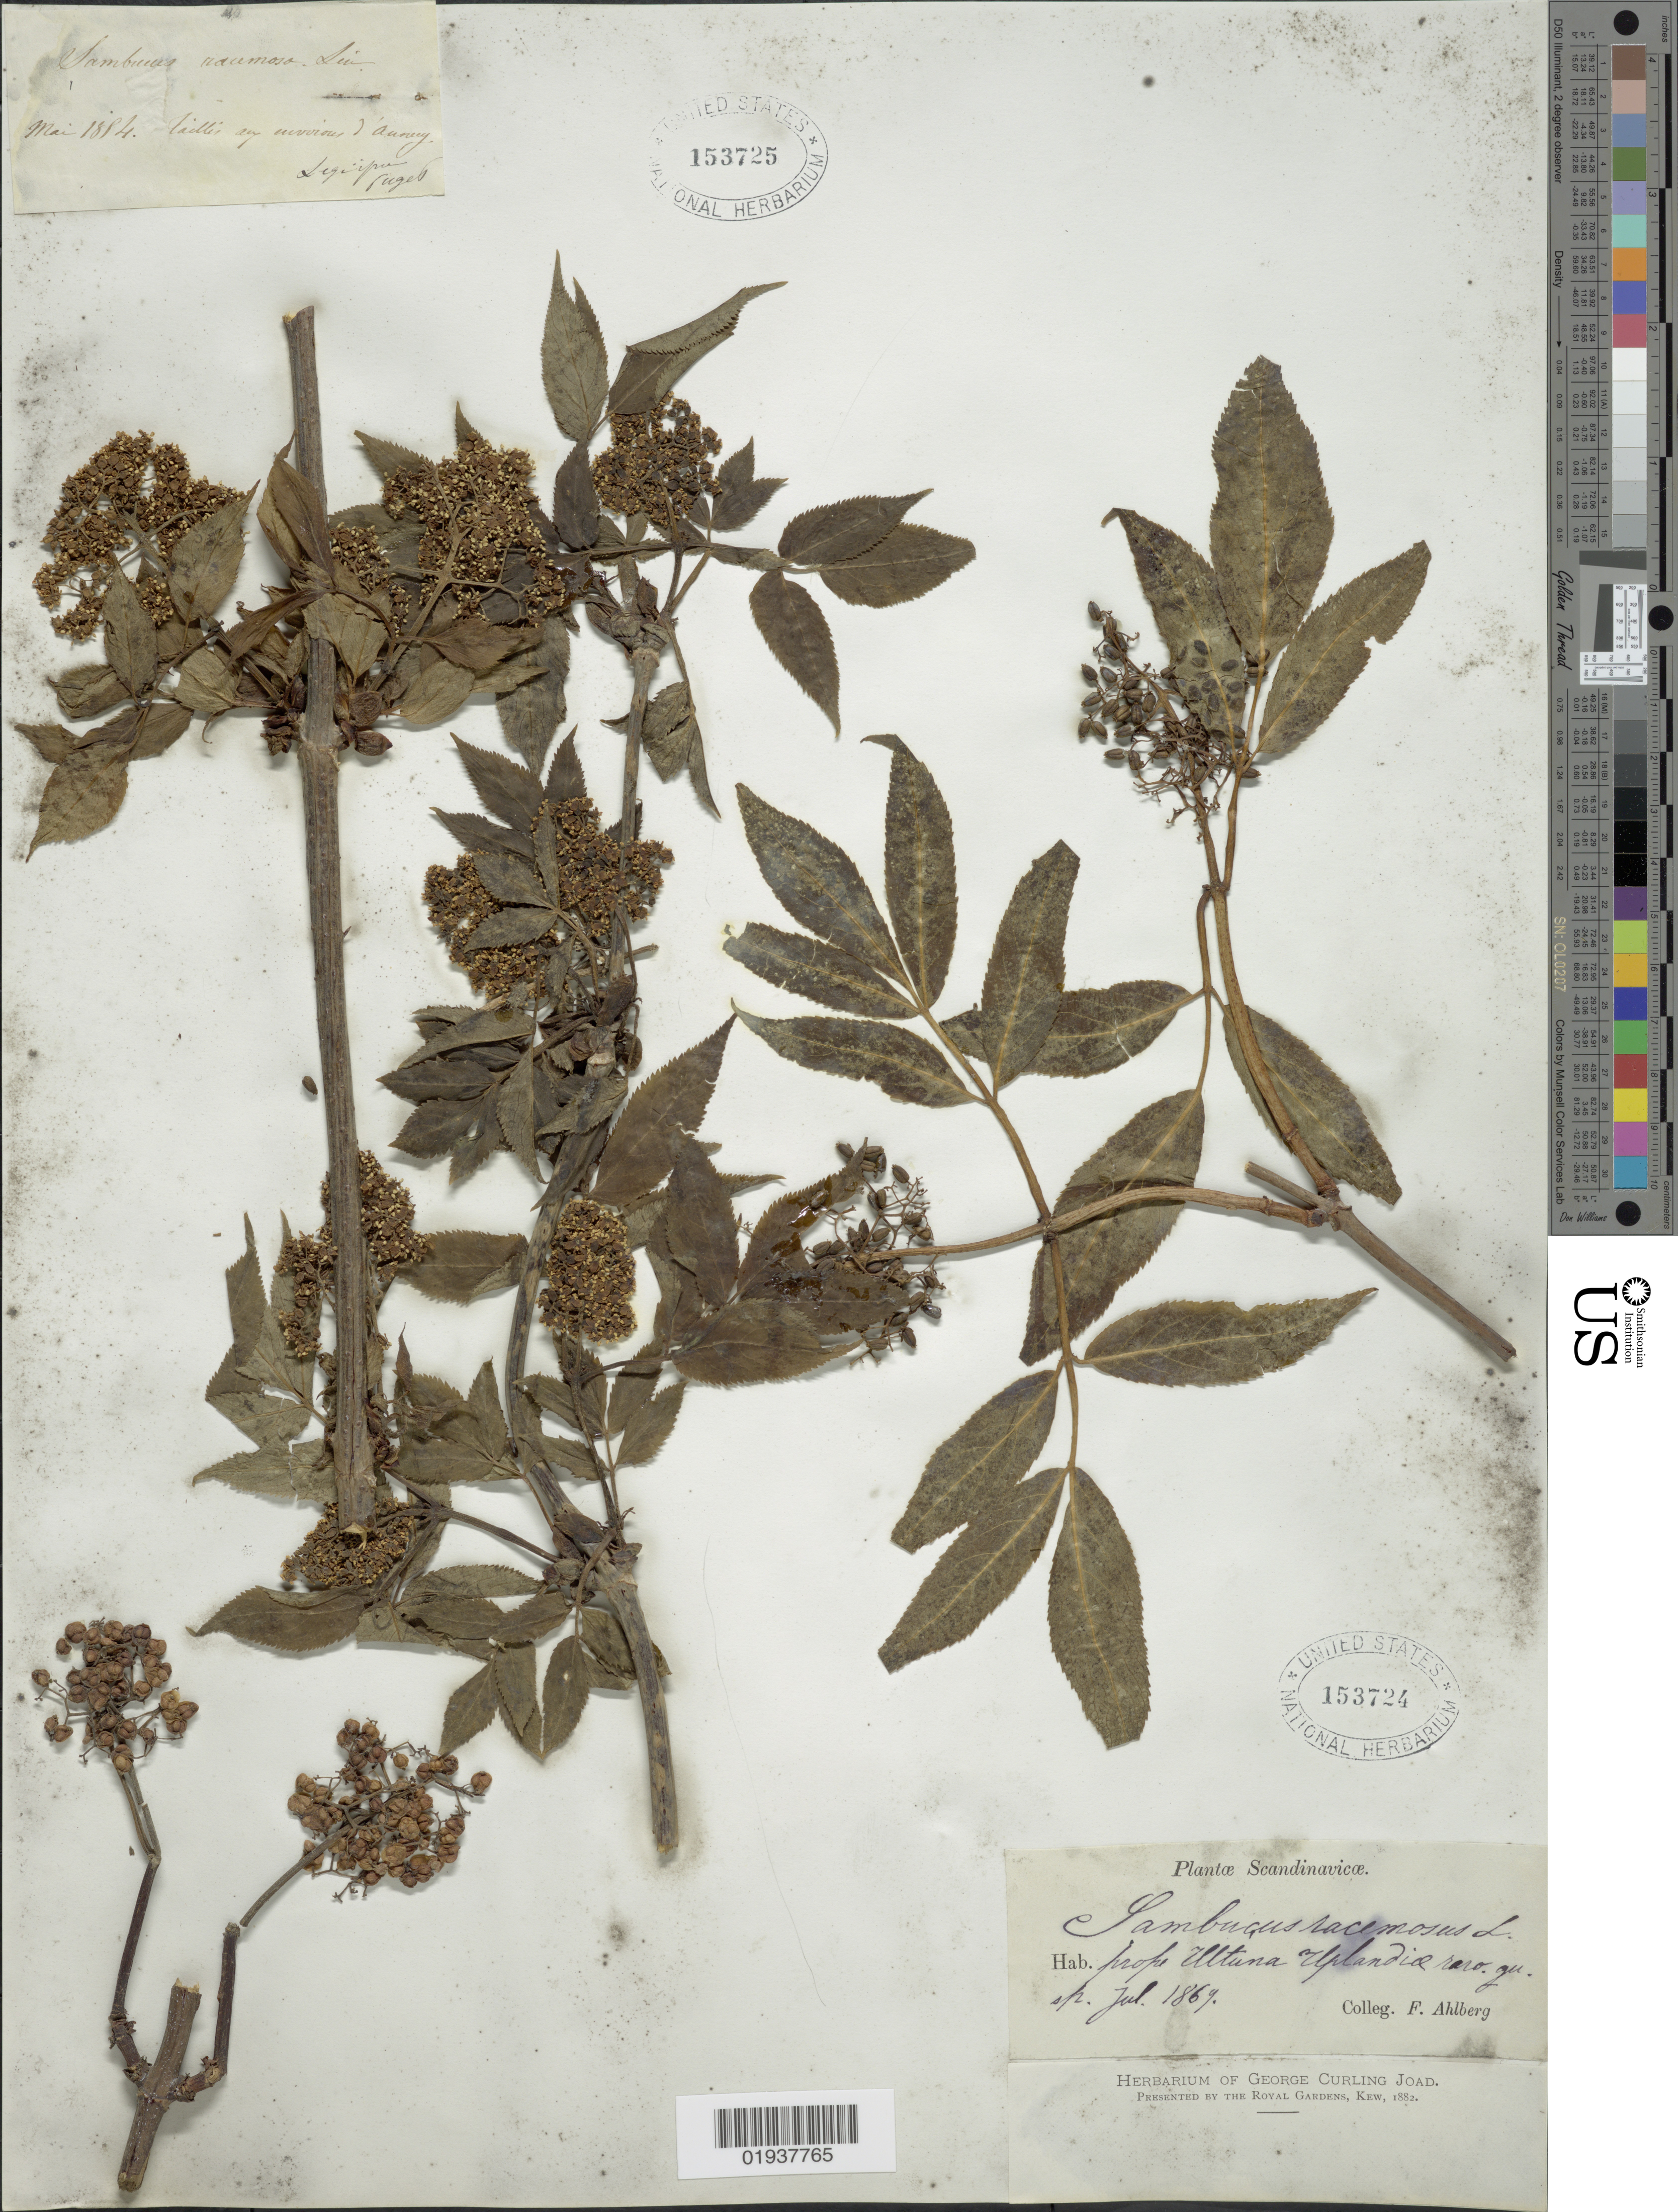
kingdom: Plantae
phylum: Tracheophyta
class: Magnoliopsida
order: Dipsacales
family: Viburnaceae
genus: Sambucus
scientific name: Sambucus racemosa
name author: L.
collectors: F. Ahlberg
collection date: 1869-07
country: Sweden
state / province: Uppsala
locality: Prope Ultuna, Uplandia, Scandinavicae.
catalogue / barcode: US 153724